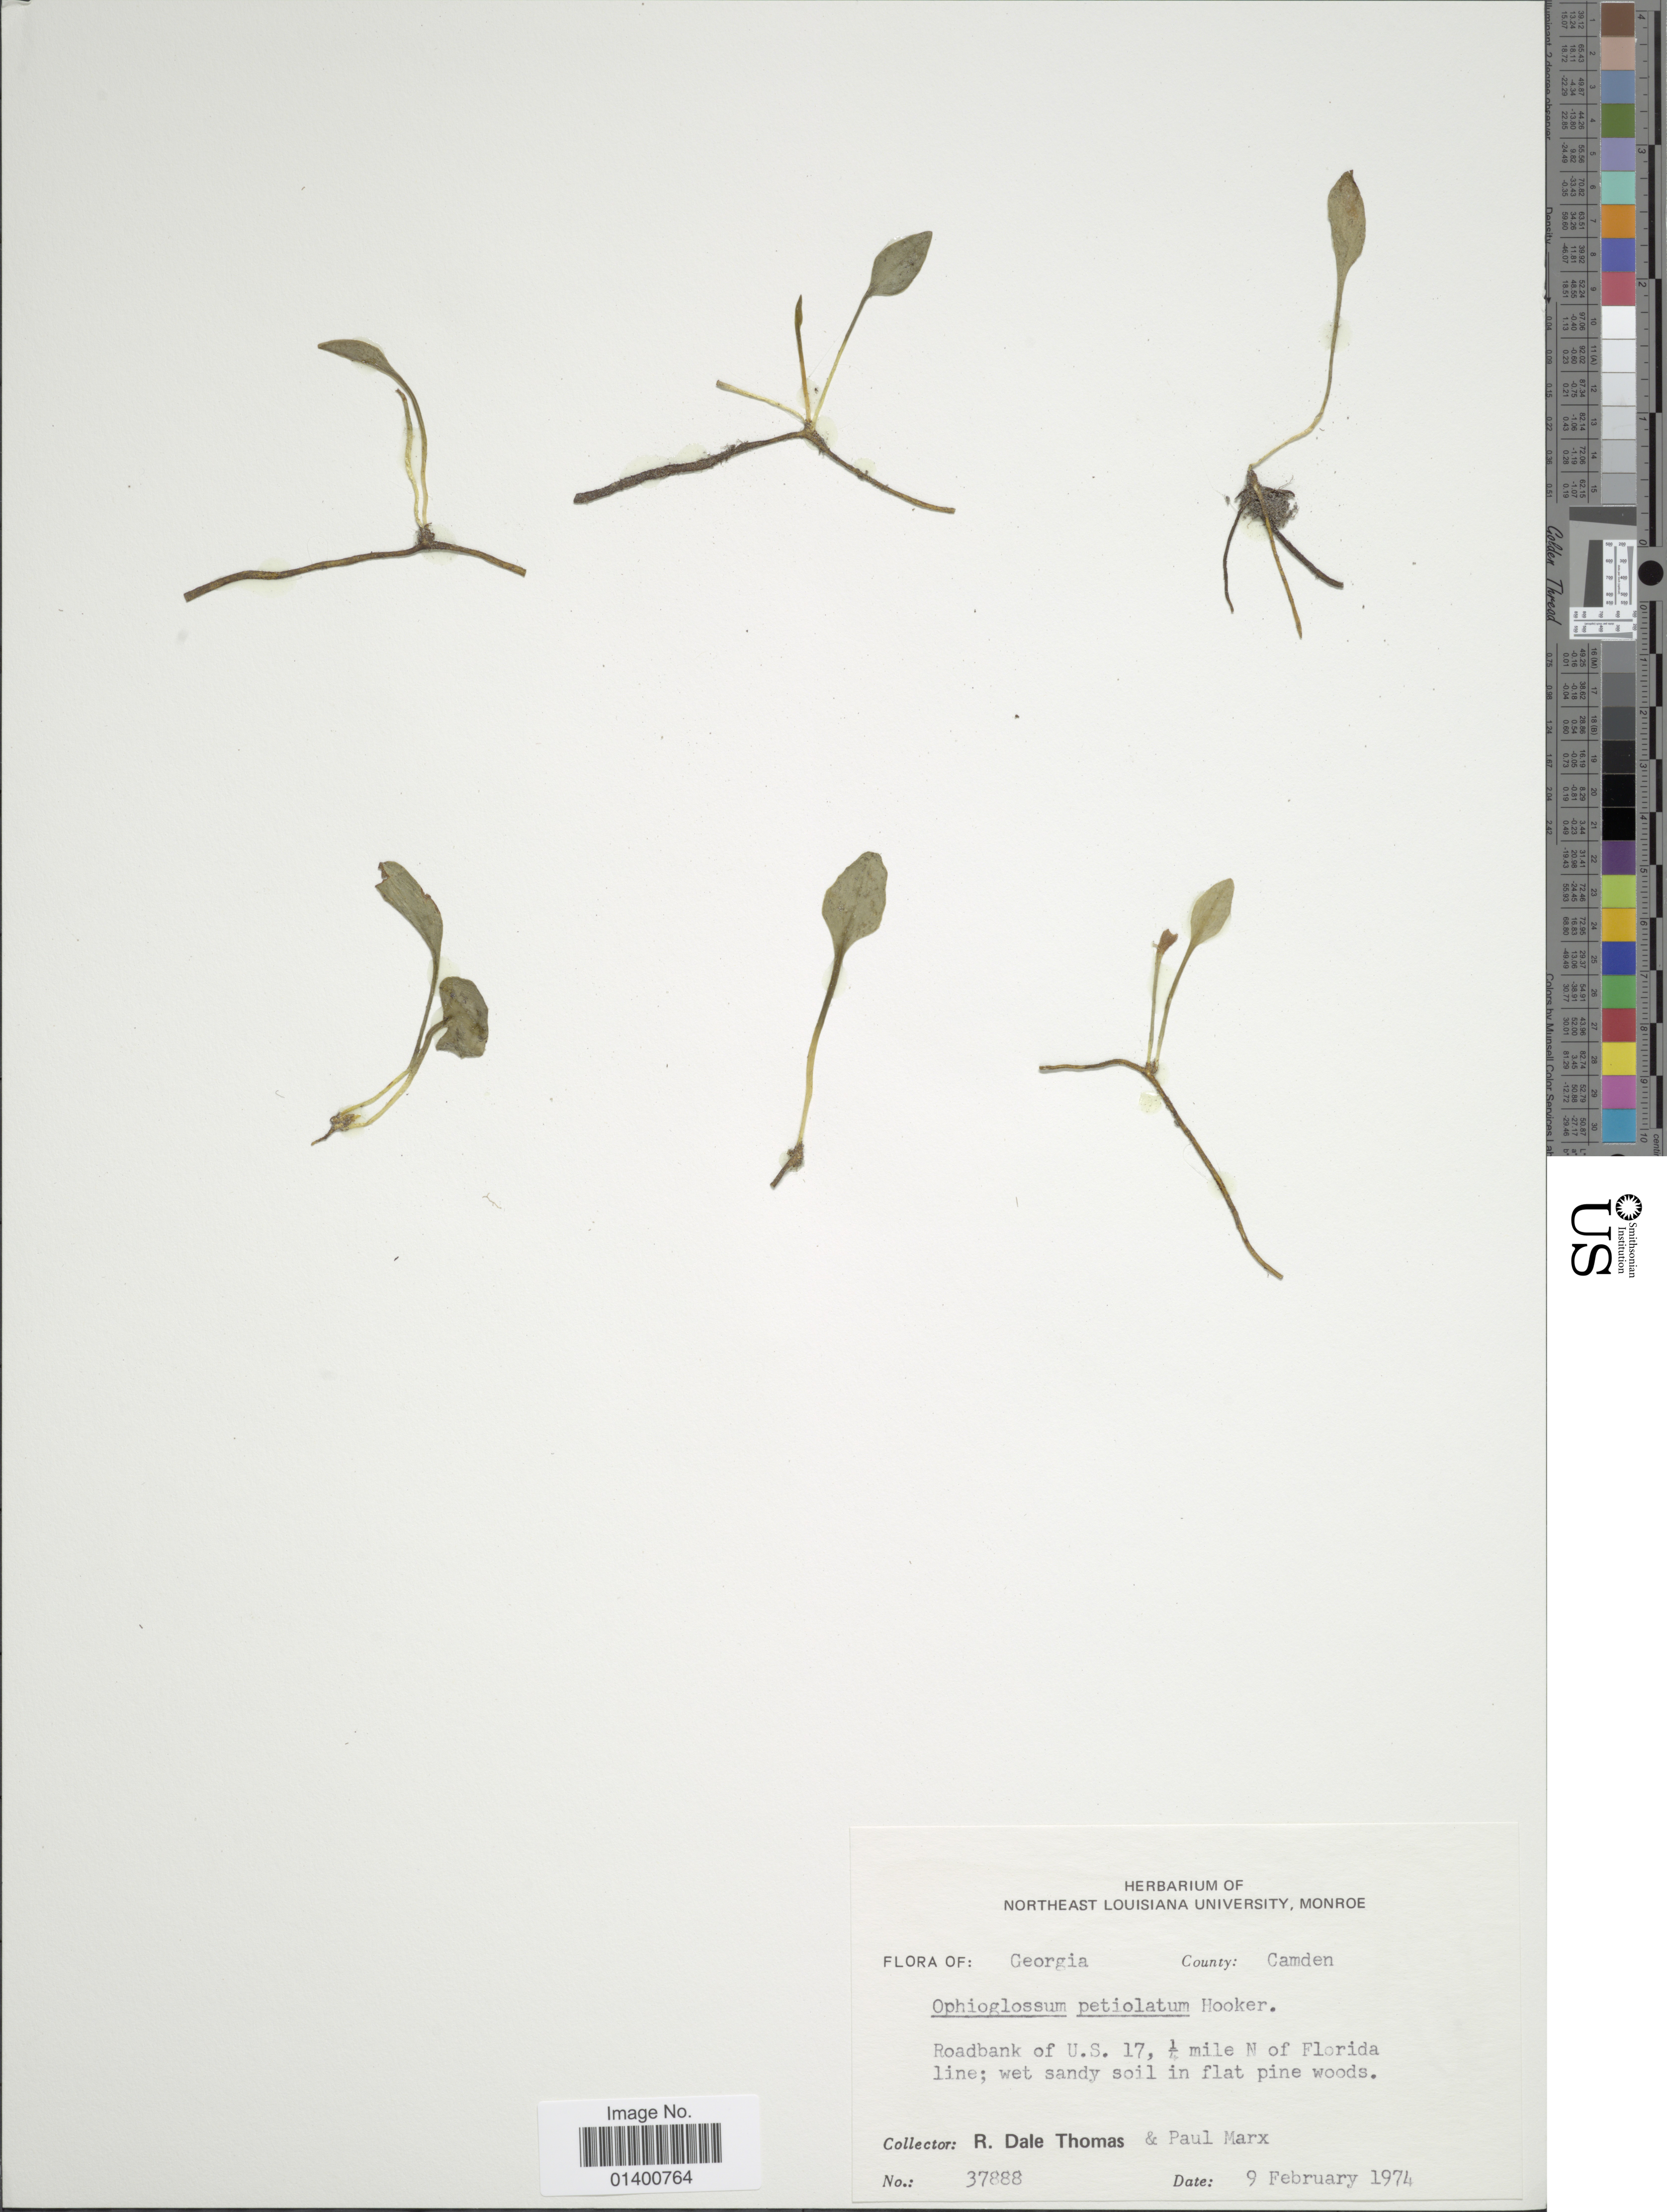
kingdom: Plantae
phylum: Tracheophyta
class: Polypodiopsida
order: Ophioglossales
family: Ophioglossaceae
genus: Ophioglossum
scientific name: Ophioglossum petiolatum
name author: Hook.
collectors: R. Thomas & P. Marx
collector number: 37888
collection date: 1974-02-09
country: United States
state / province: Georgia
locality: County Camden, roadbank of U.S. 17, ¼ mile N of Florida line